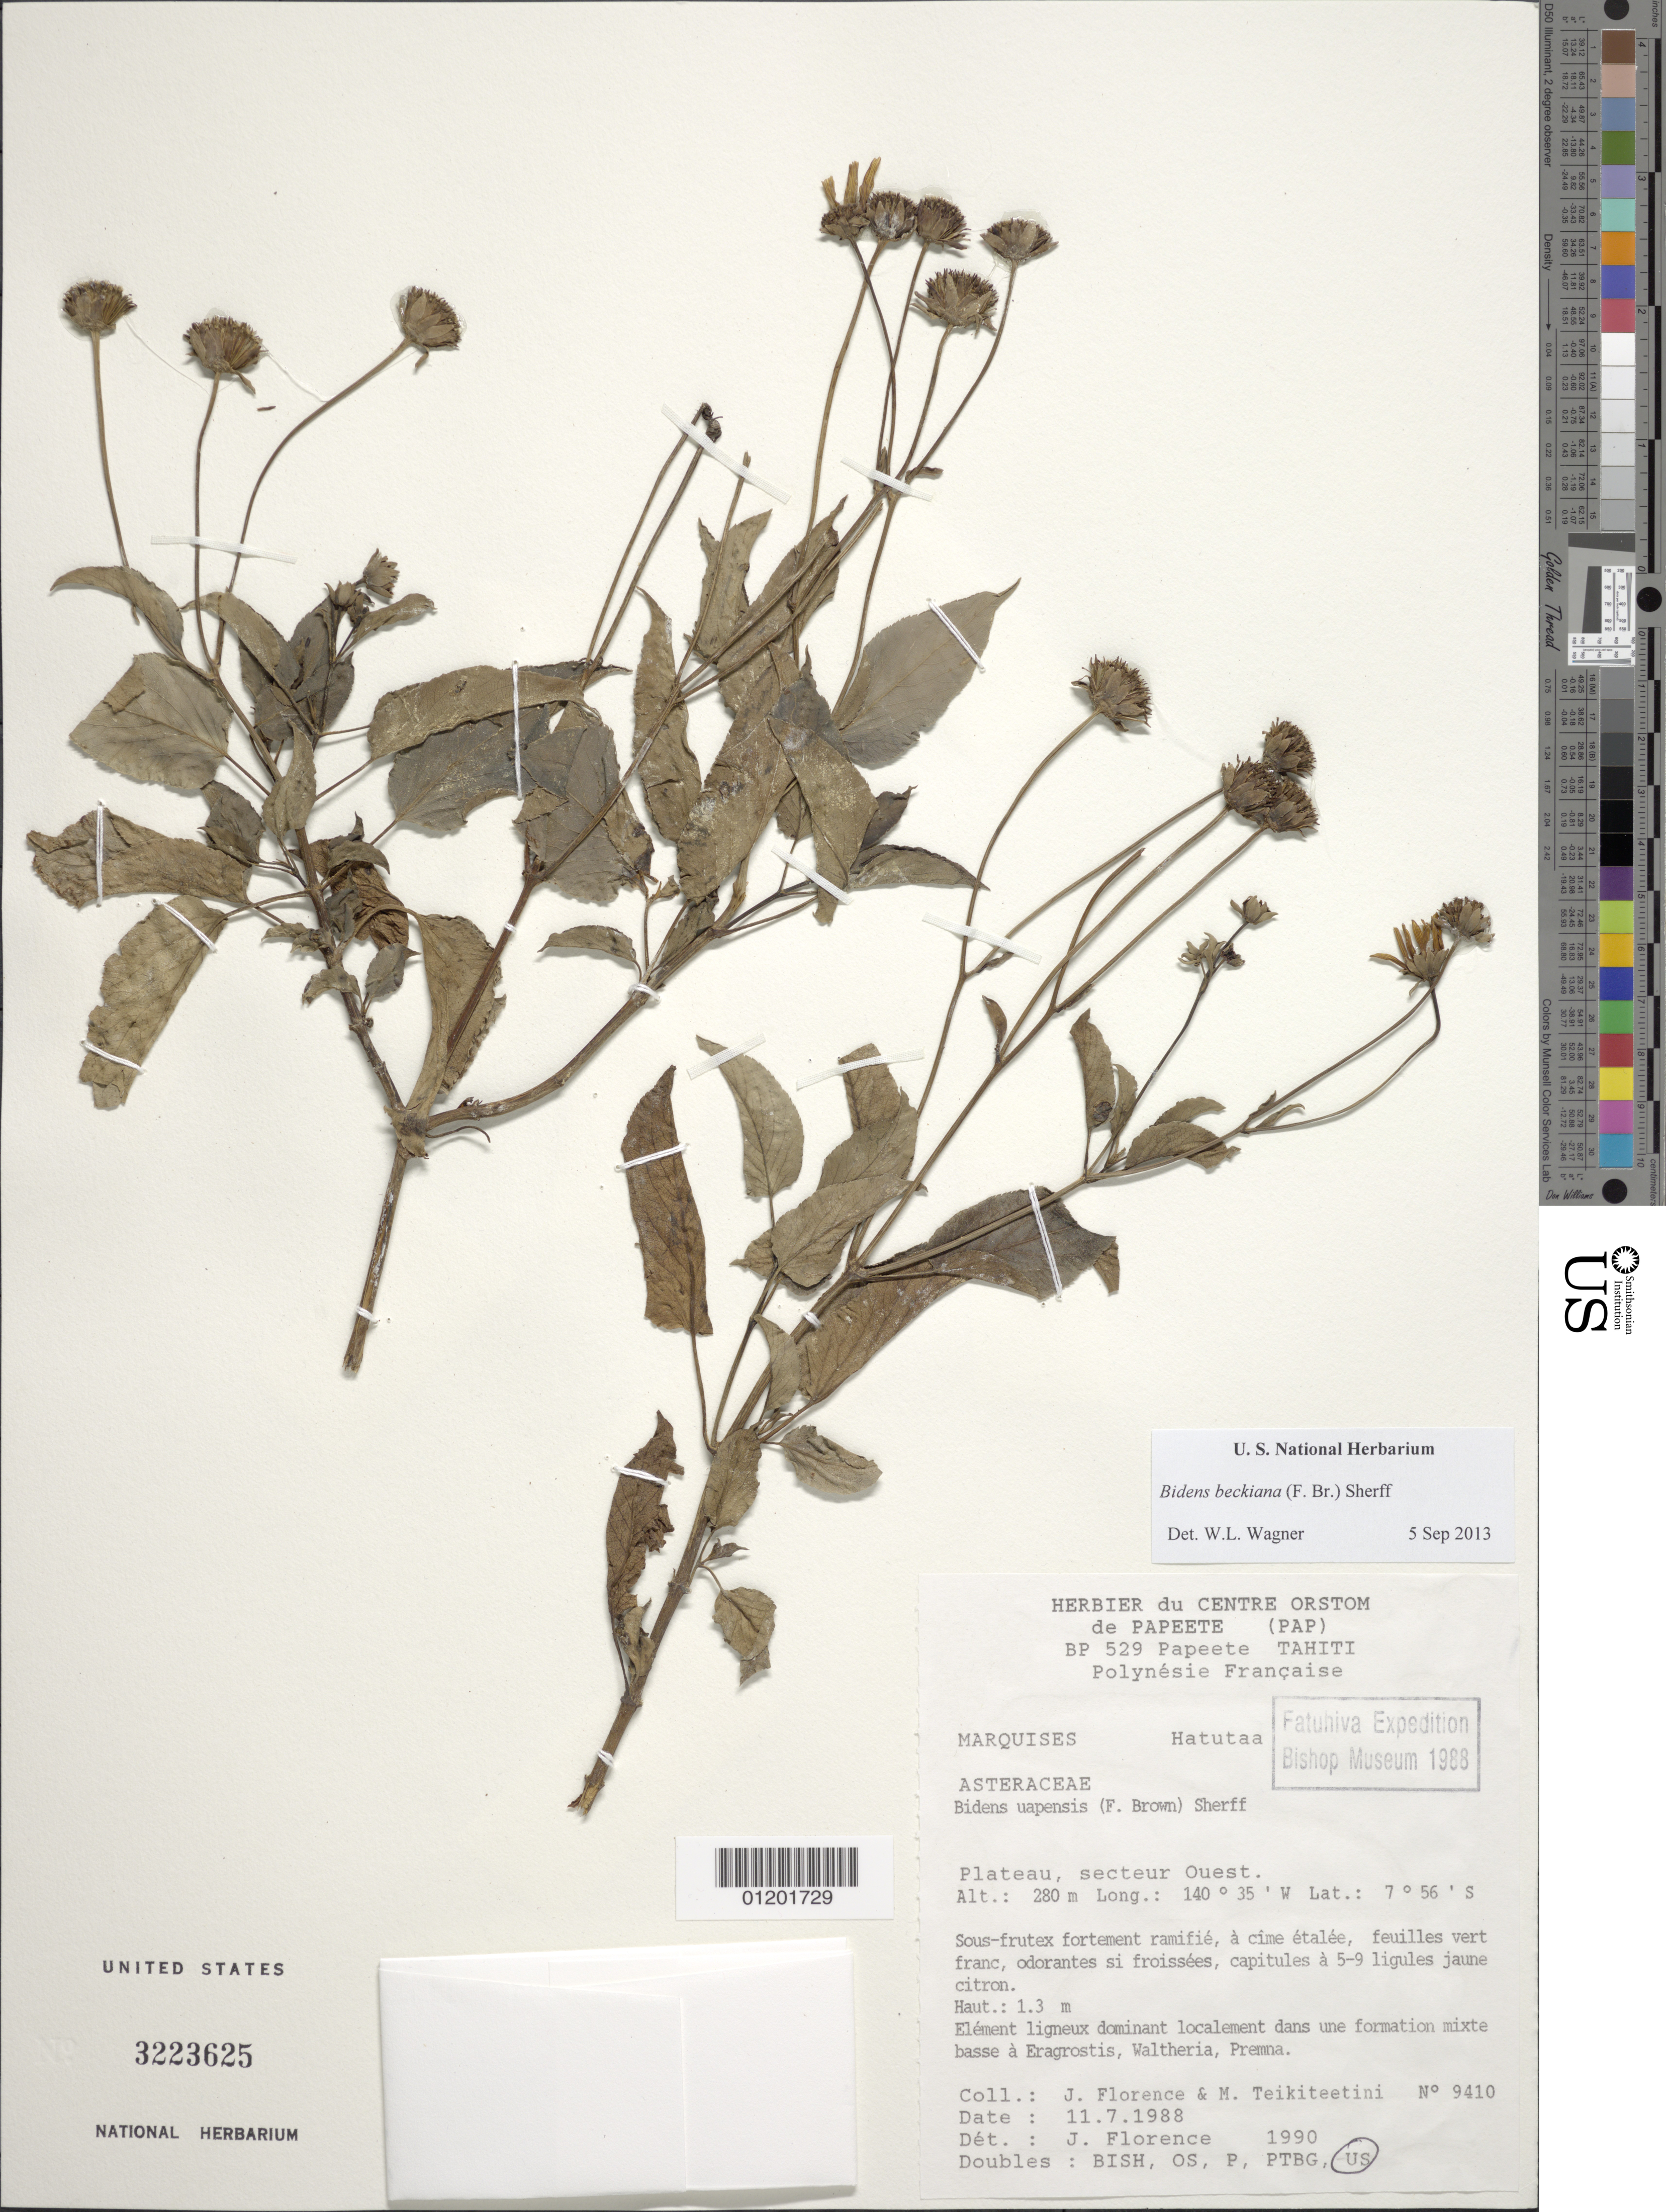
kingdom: Plantae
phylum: Tracheophyta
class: Magnoliopsida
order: Asterales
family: Asteraceae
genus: Bidens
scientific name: Bidens beckiana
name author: (F. Br.) Sherff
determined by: Wagner, W. L., (BOT), Smithsonian Institution - National Museum of Natural History (UNITED STATES)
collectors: J. Florence & M. Teikiteetini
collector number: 9410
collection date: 1988-07-11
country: French Polynesia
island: Hatutaa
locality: Plateau, secteur Ouest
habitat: Brousse à Waltheria indica, Eragrostis xerophila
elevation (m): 280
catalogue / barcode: US 3223625